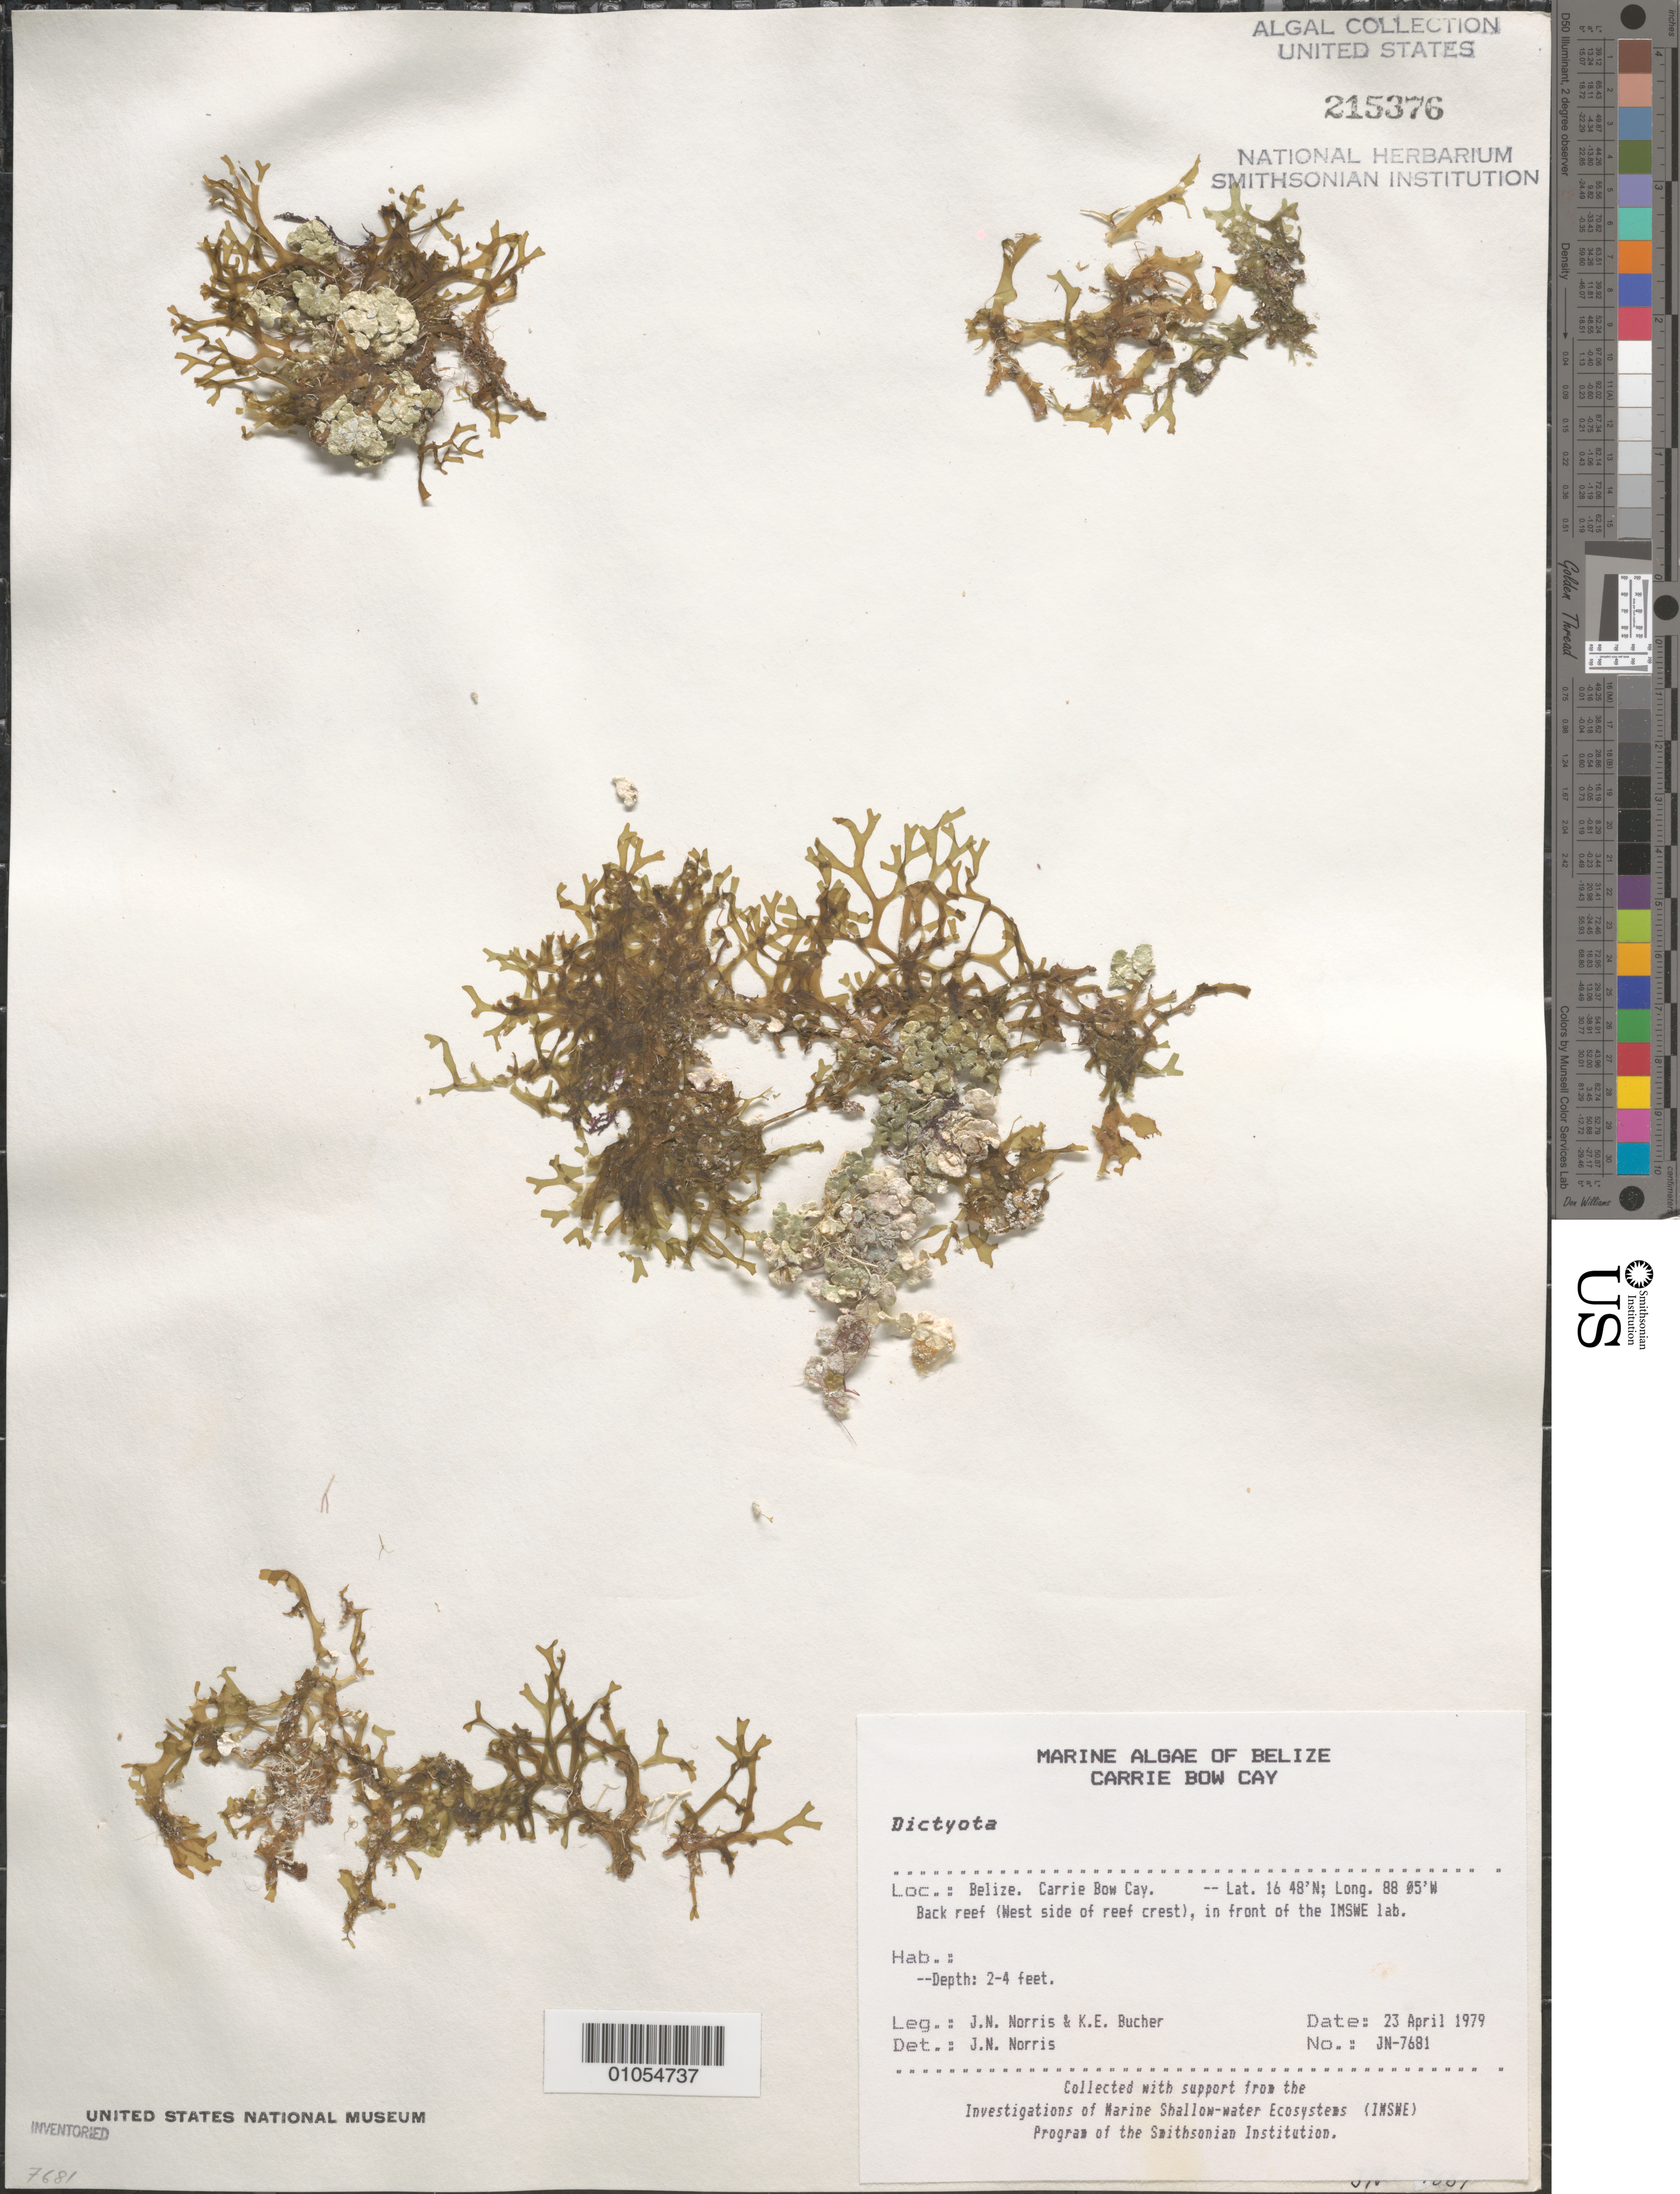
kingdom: Chromista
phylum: Ochrophyta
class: Phaeophyceae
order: Dictyotales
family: Dictyotaceae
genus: Dictyota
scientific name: Dictyota sp.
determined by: Norris, James N.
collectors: J. N. Norris & K. E. Bucher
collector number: JN-7681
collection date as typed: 23 Apr 1979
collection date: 1979-04-23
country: Belize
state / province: Stann Creek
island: Carrie Bow Cay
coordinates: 16 48'N, 88 05'W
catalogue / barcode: US 215376